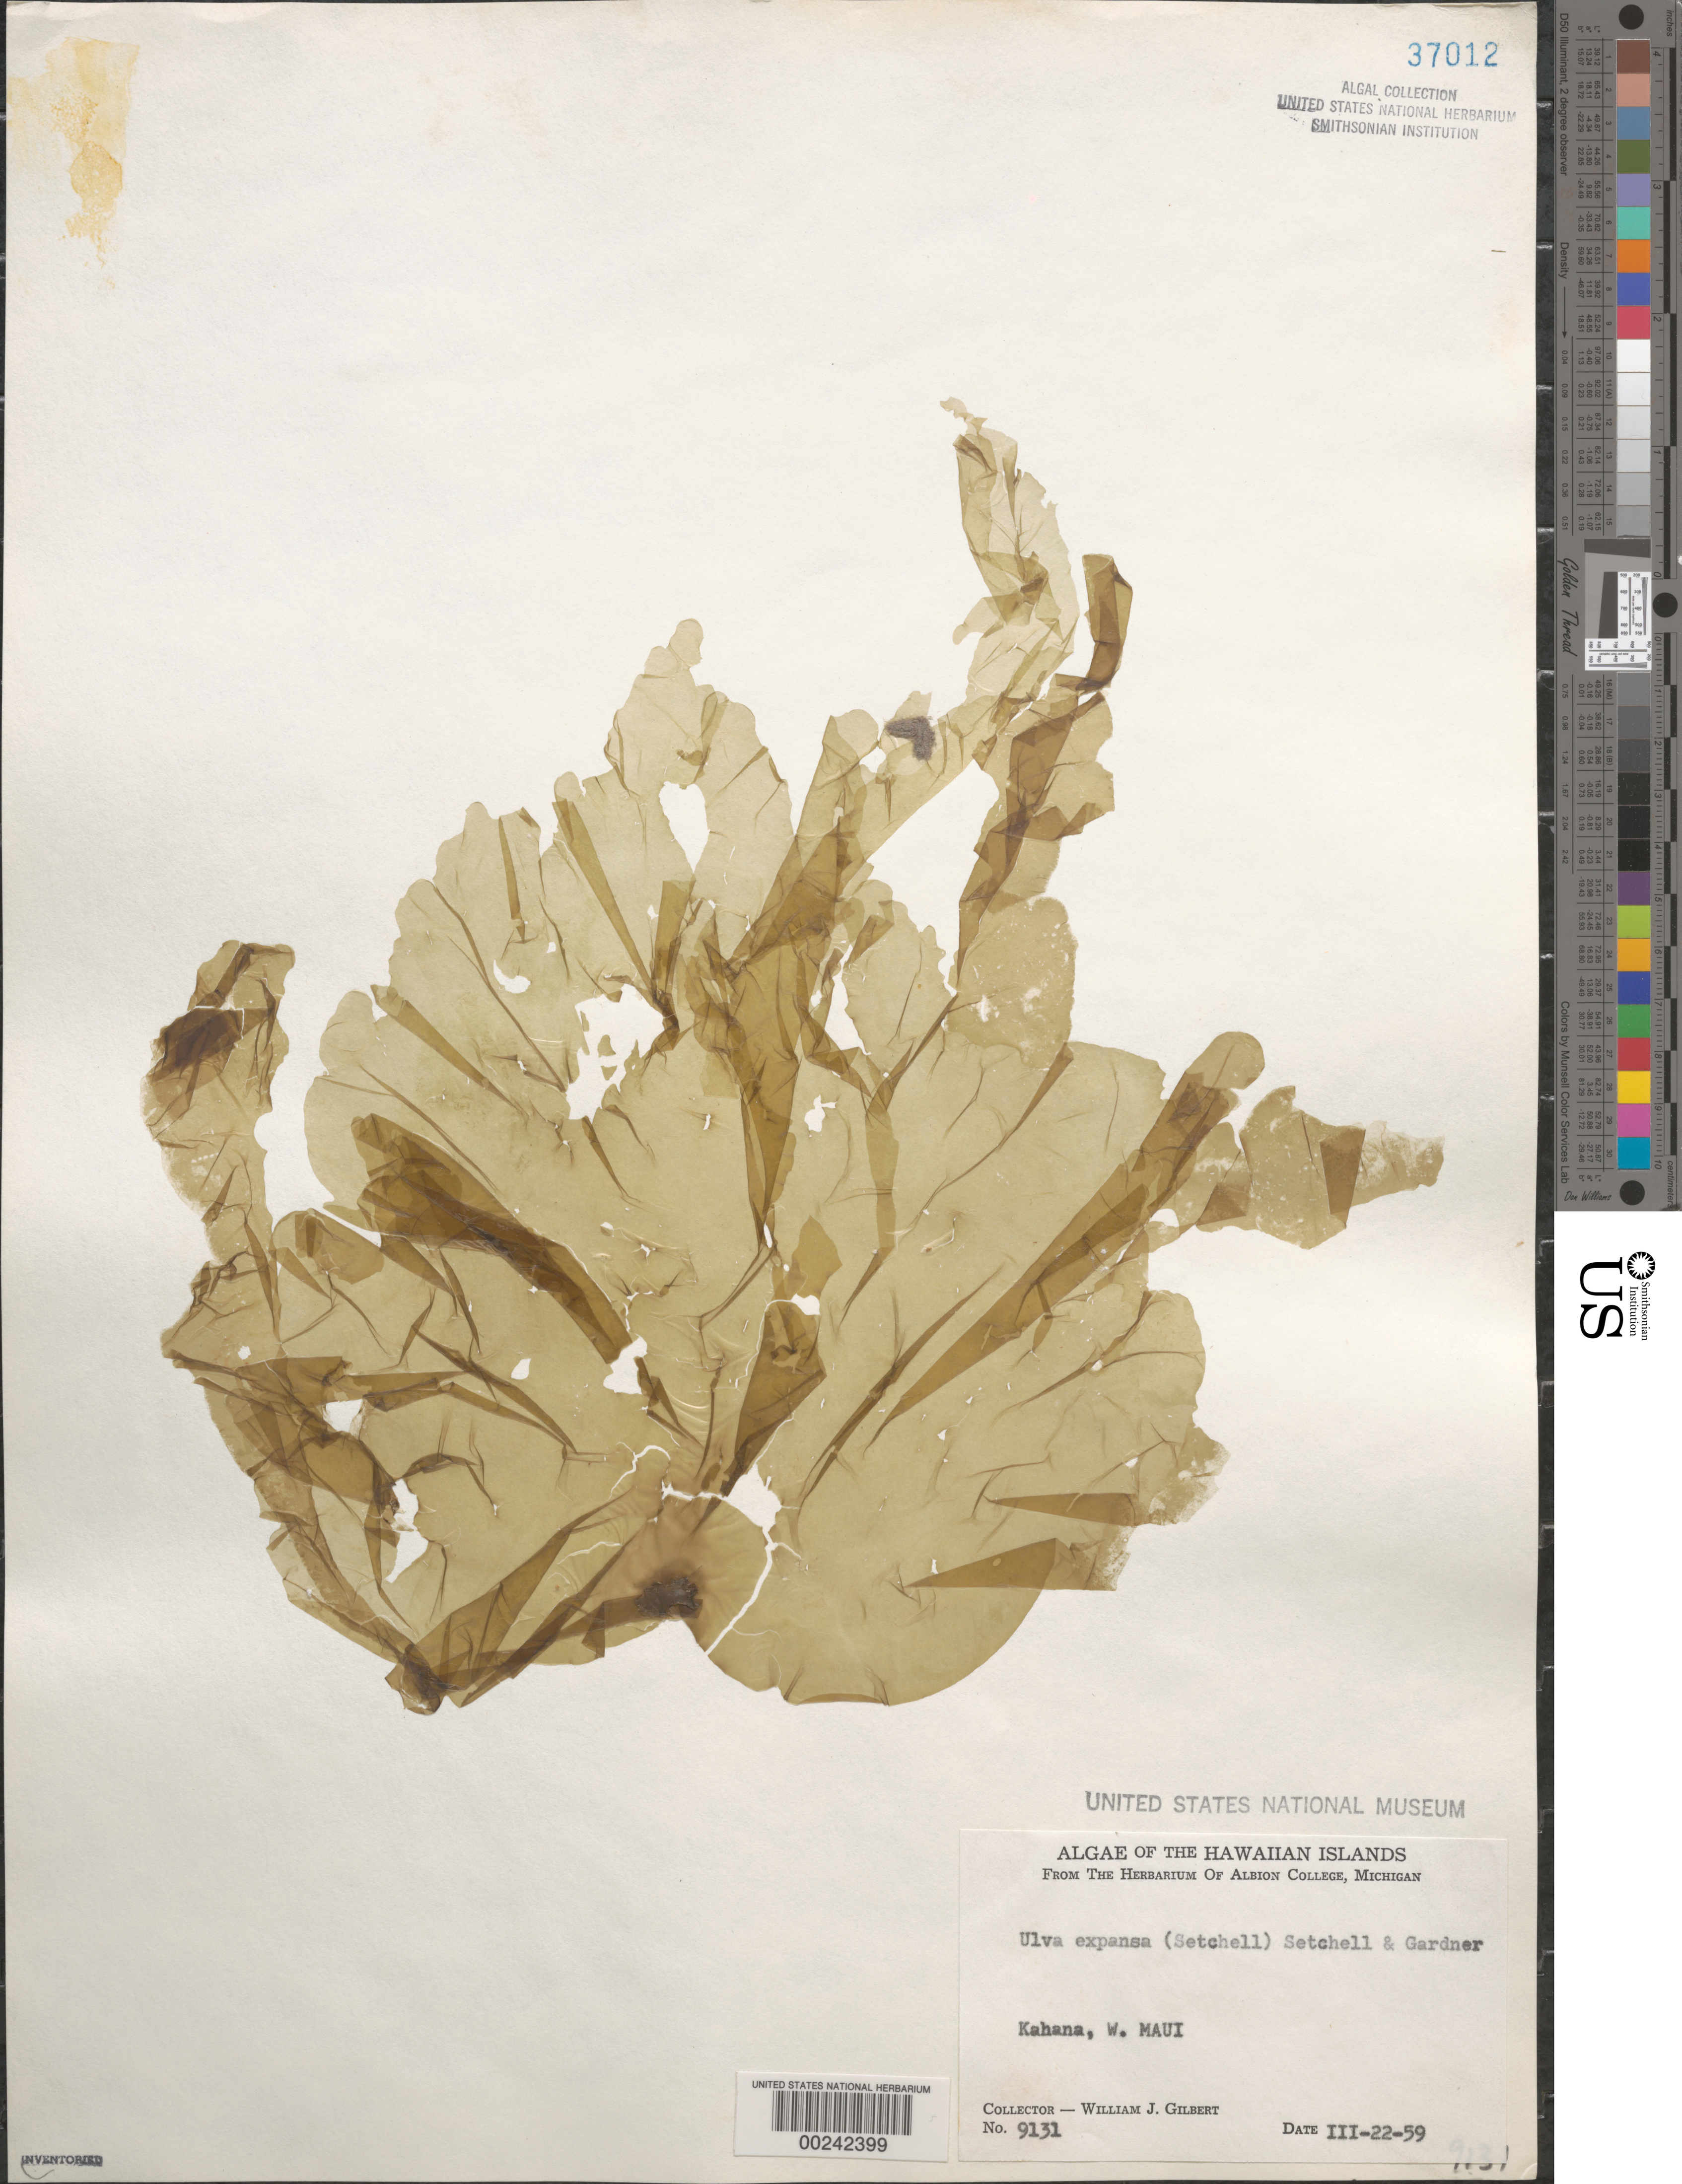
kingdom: Plantae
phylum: Chlorophyta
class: Ulvophyceae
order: Ulvales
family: Ulvaceae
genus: Ulva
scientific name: Ulva expansa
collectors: W. J. Gilbert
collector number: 9131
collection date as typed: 22 Mar 1959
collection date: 1959-03-22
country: United States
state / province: Hawaii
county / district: Maui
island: Maui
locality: Kahana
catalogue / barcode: US 37012